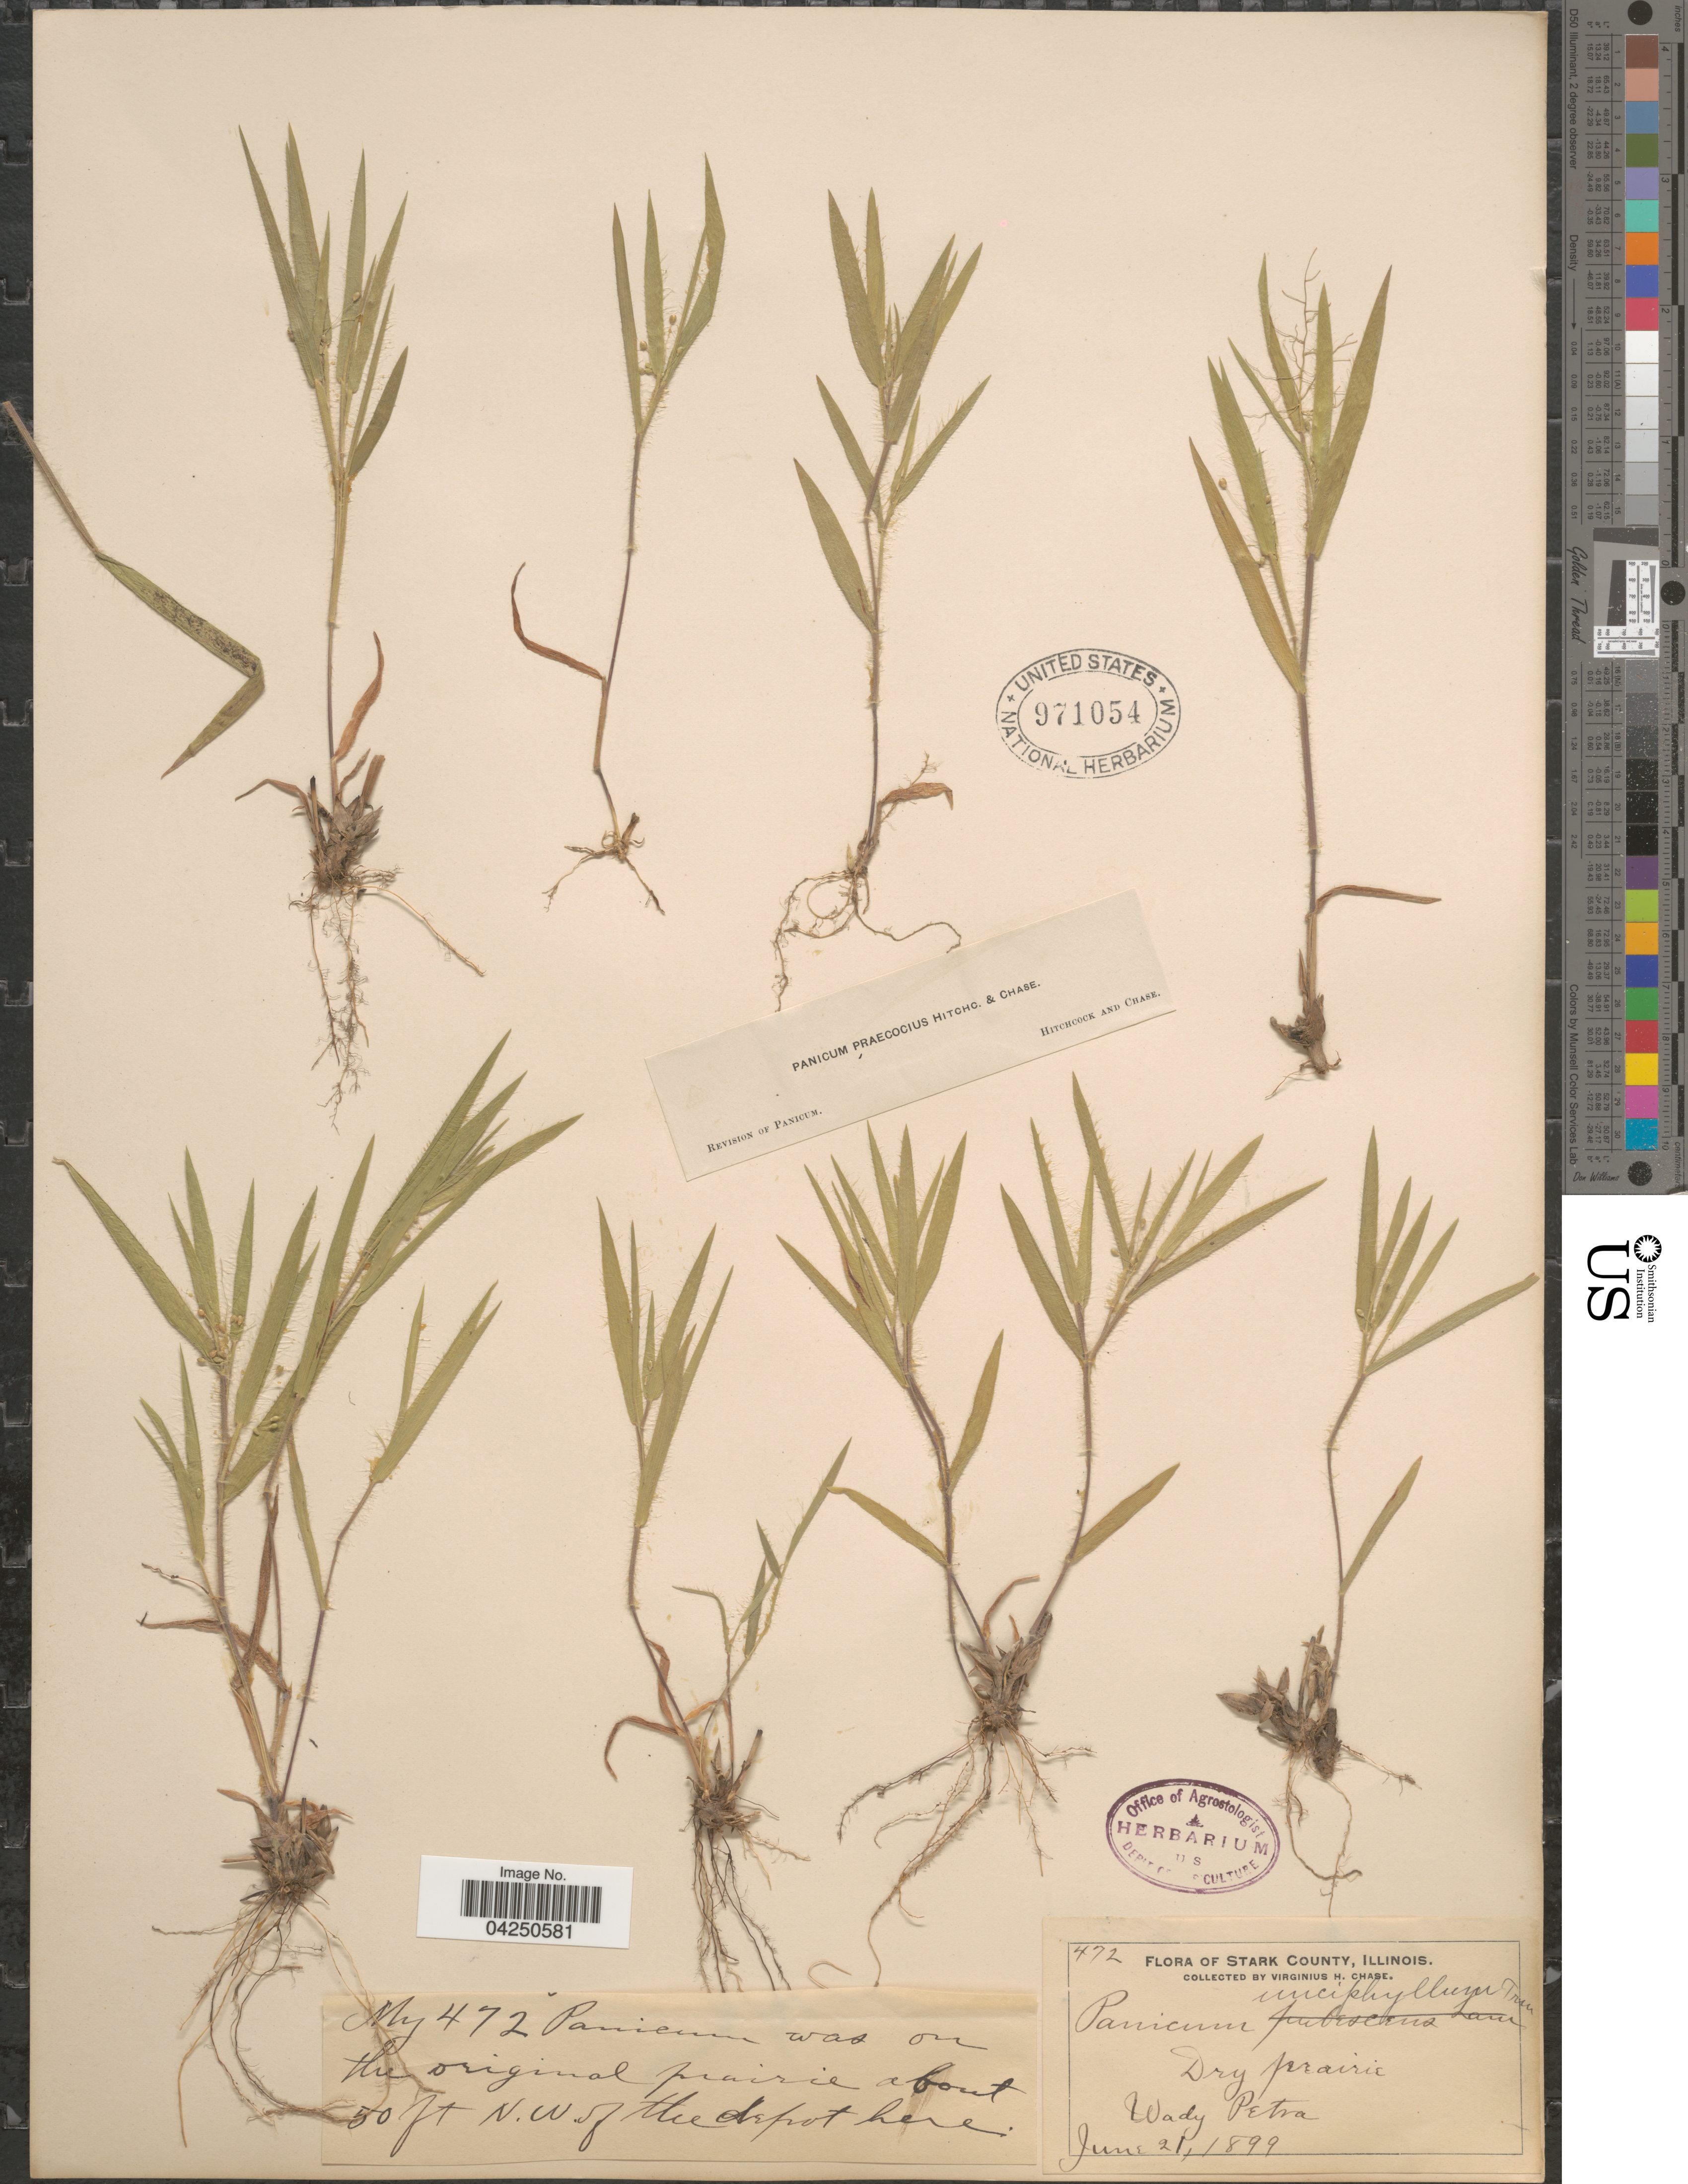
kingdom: Plantae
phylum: Tracheophyta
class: Liliopsida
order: Poales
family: Poaceae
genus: Dichanthelium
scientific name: Dichanthelium acuminatum var. acuminatum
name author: (Sw.) Gould & C.A. Clark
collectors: V. H. Chase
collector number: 472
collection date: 1899-06-21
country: United States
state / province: Illinois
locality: Stark County. Dry prairie. Wady Petra. Panicum was on the original prairie about 50 ft N.W. of the depot here.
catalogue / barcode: US 971054